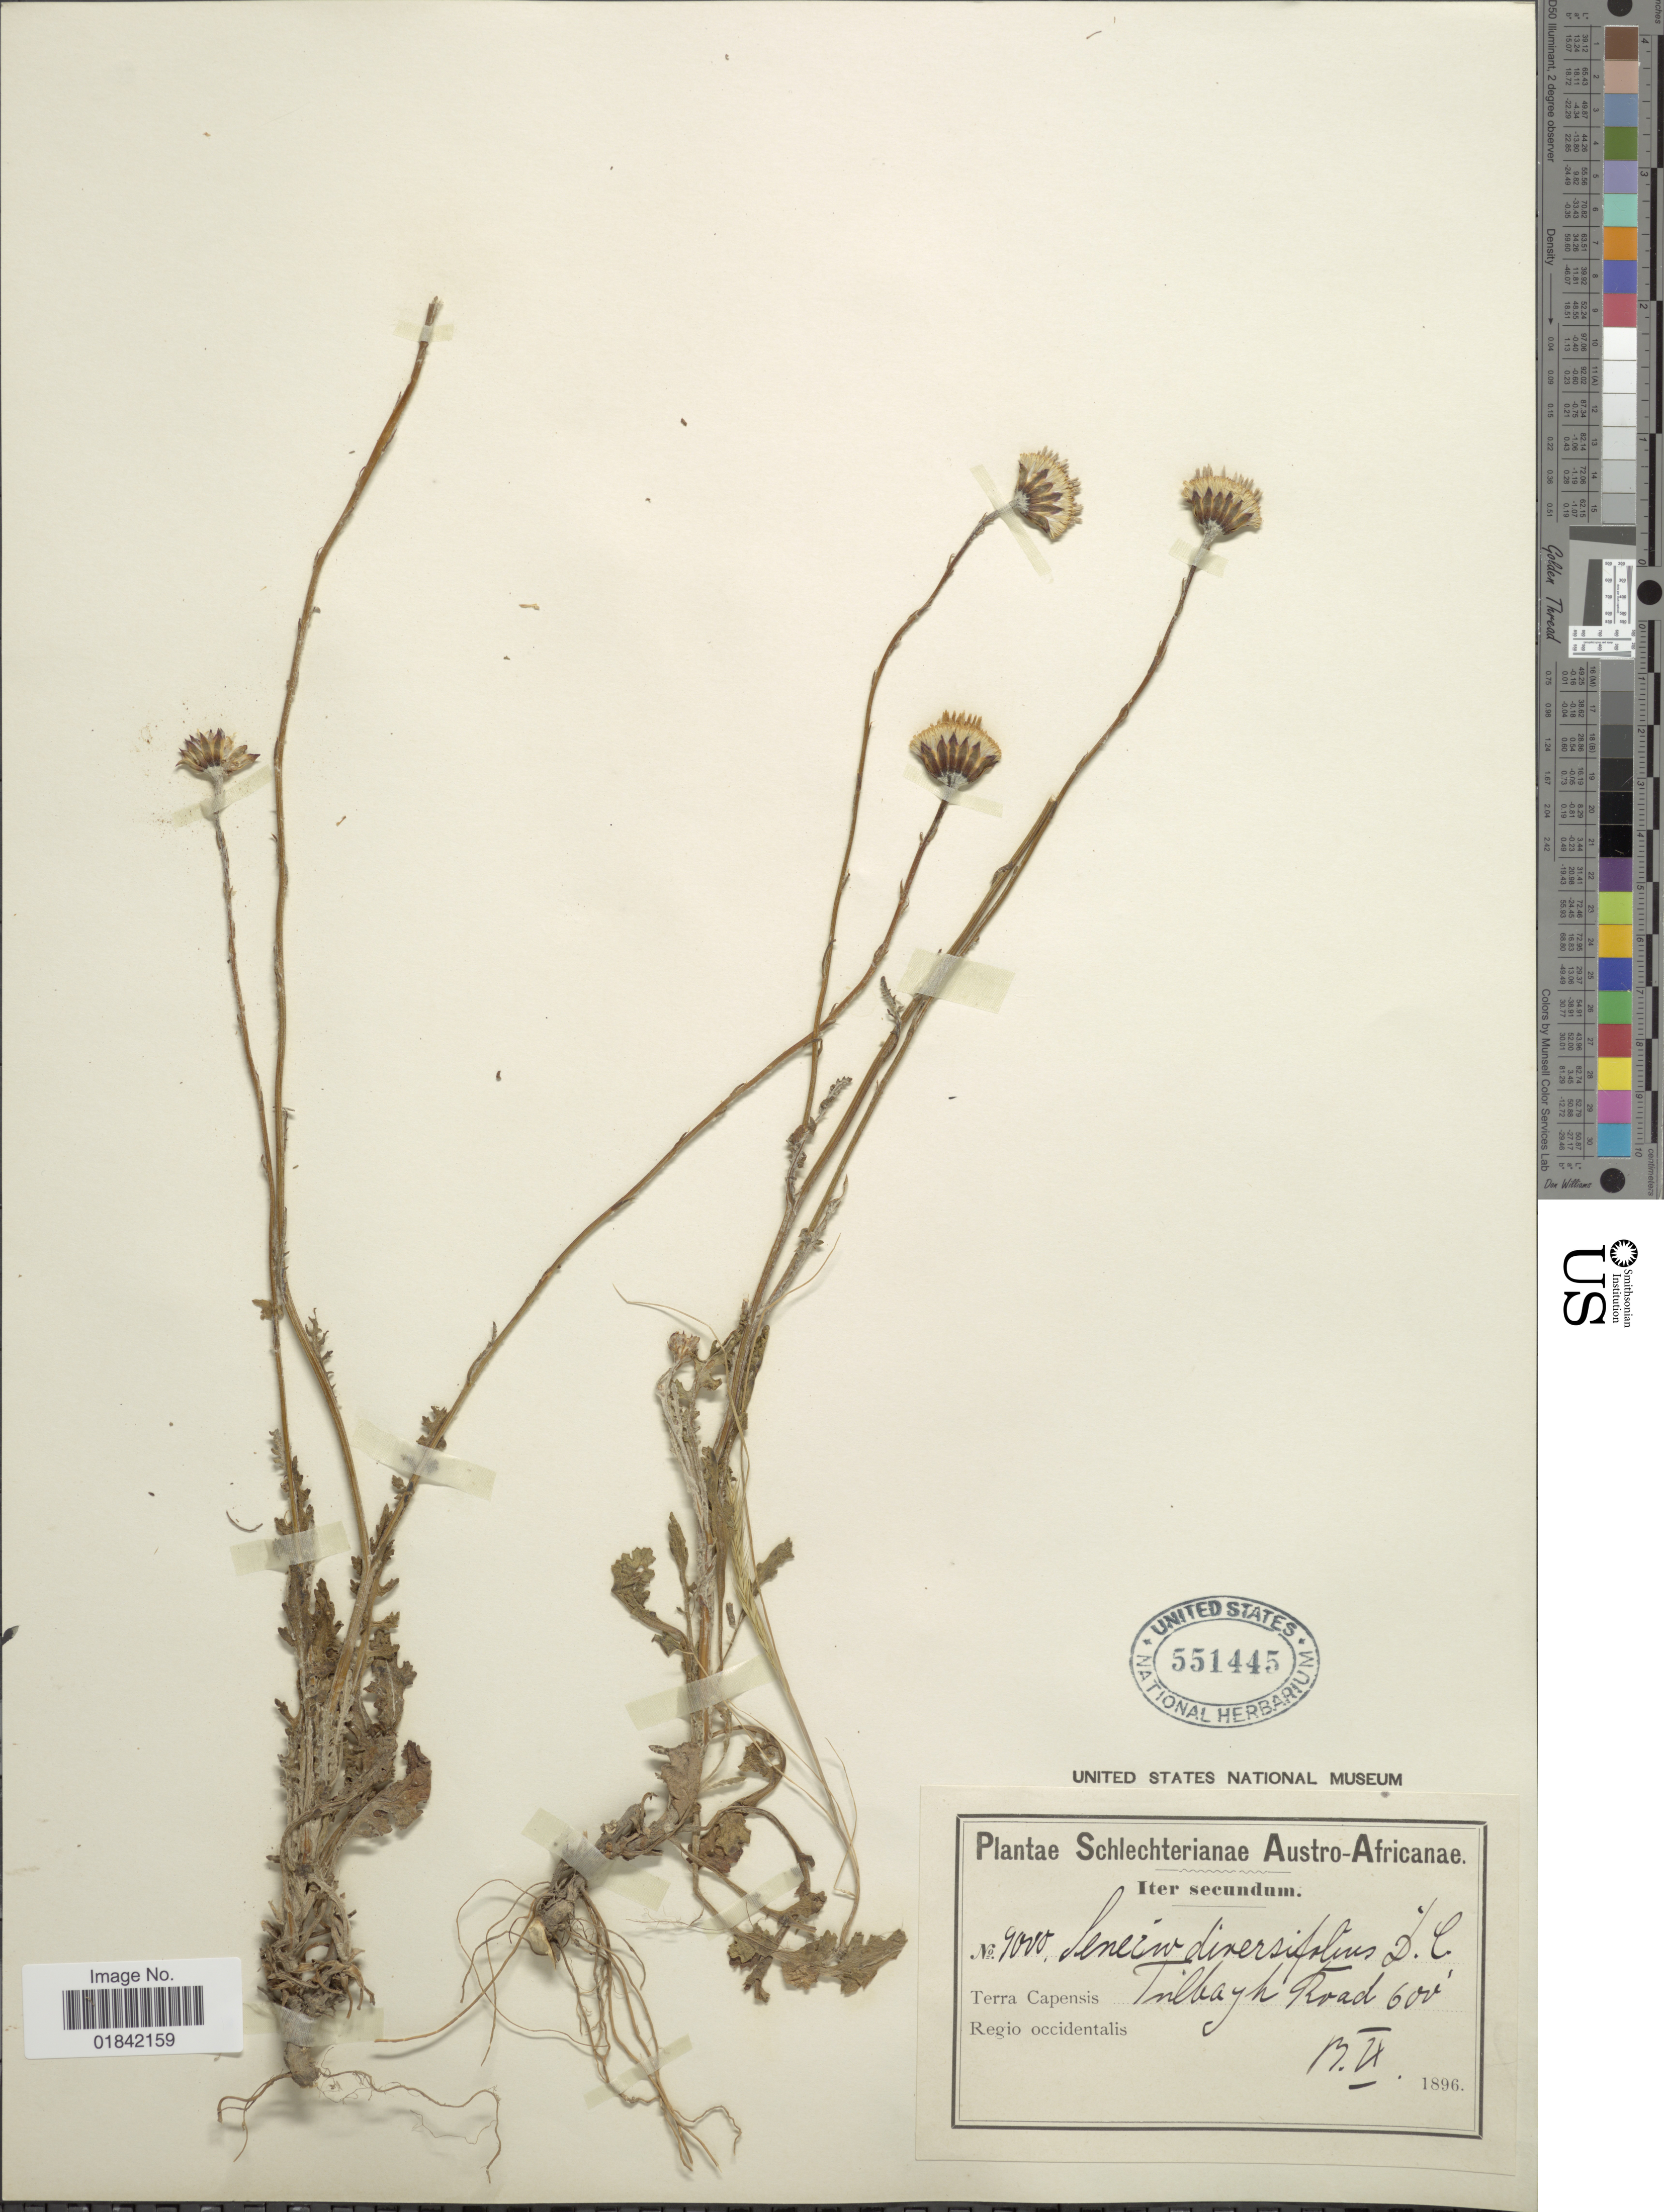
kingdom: Plantae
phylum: Tracheophyta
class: Magnoliopsida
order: Asterales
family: Asteraceae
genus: Senecio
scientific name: Senecio diversifolius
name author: Dumort.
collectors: F. R. R. Schlechter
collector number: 9000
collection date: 1896-09-13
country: South Africa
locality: Austro-Africanae, Terra Capensis, Trilbayh Road, Regio occidentalis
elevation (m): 183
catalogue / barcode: US 551445